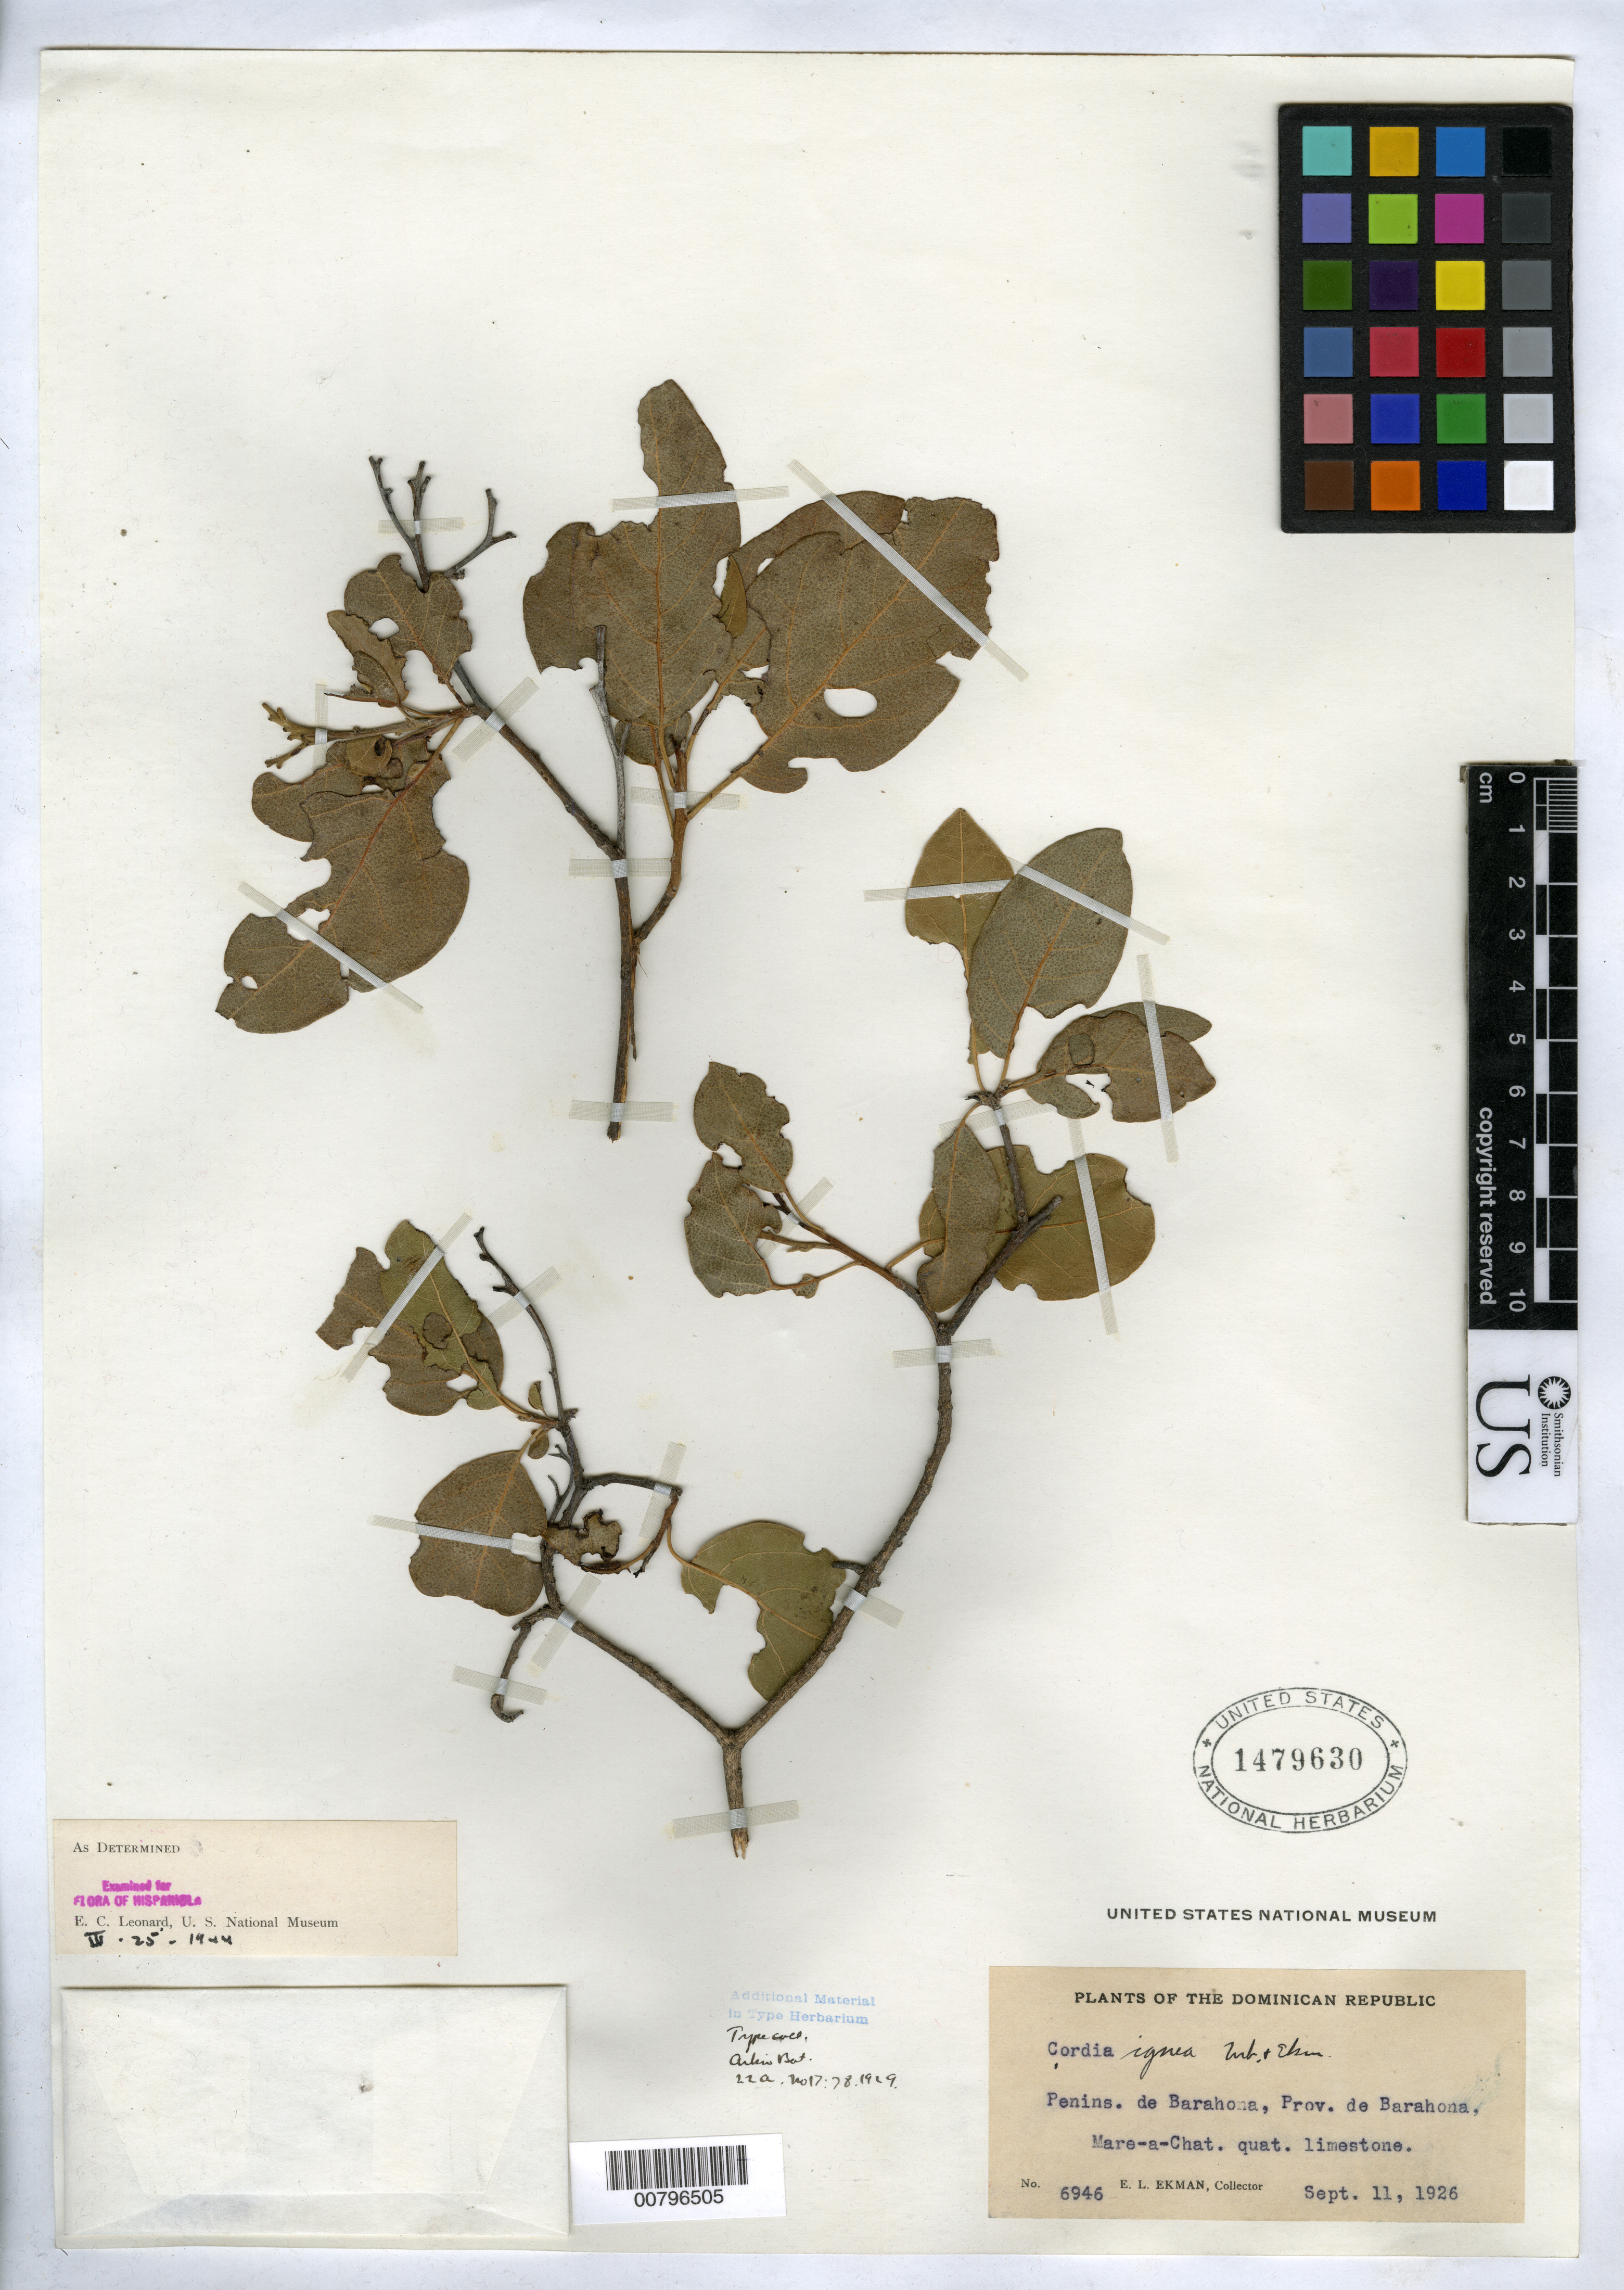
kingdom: Plantae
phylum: Tracheophyta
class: Magnoliopsida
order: Boraginales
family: Cordiaceae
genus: Cordia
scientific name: Cordia ignea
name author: Urb.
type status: Isotype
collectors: E. L. Ekman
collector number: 6946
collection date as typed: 11 Sep 1926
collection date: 1926-09-11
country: Dominican Republic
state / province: Barahona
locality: Península de Barahona, Prov. de Barahona, Mare-à-Chat. quat. limestone.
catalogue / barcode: US 1479630